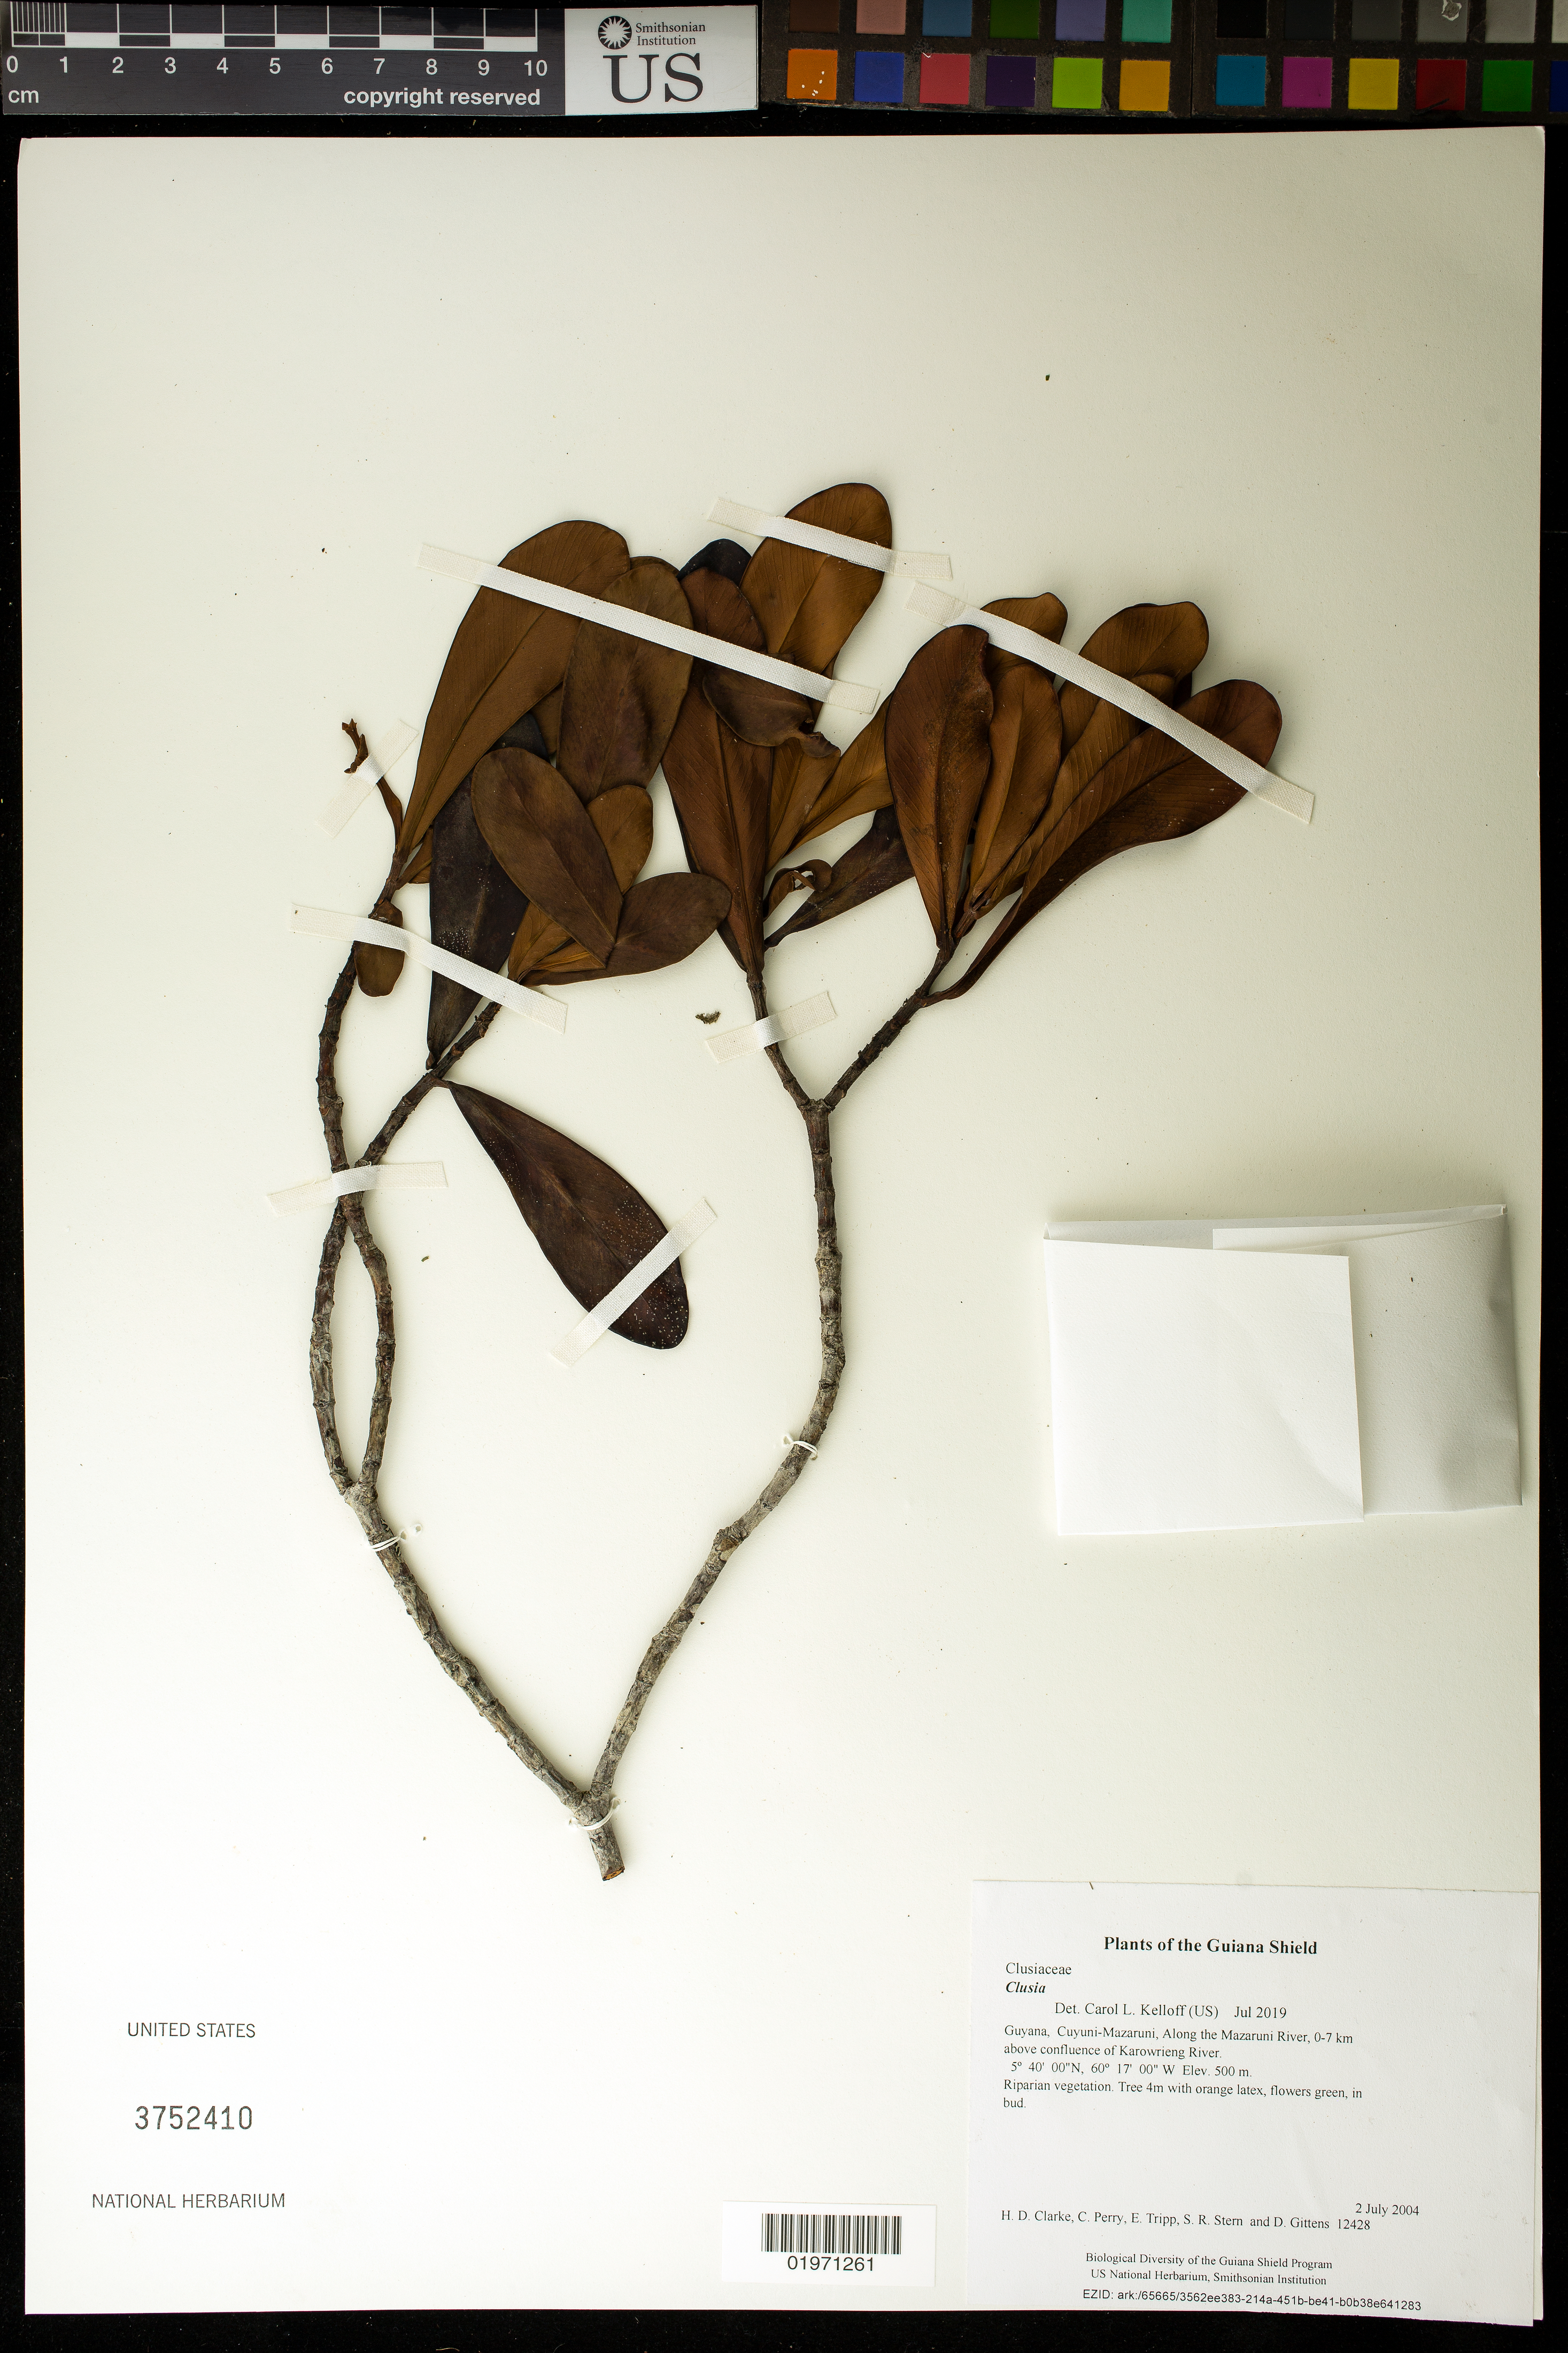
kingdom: Plantae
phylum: Tracheophyta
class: Magnoliopsida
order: Malpighiales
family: Clusiaceae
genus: Clusia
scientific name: Clusia sp.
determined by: Kelloff, Carol L., (US), Smithsonian Institution - National Museum of Natural History (UNITED STATES)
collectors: H. D. Clarke, C. Perry, E. Tripp, S. R. Stern & D. Gittens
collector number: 12428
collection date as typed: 2 July 2004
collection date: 2004-07-02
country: Guyana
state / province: Cuyuni-Mazaruni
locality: Along the Mazaruni River, 0-7 km above confluence of Karowrieng River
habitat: Riparian vegetation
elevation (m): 500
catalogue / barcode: US 3752410